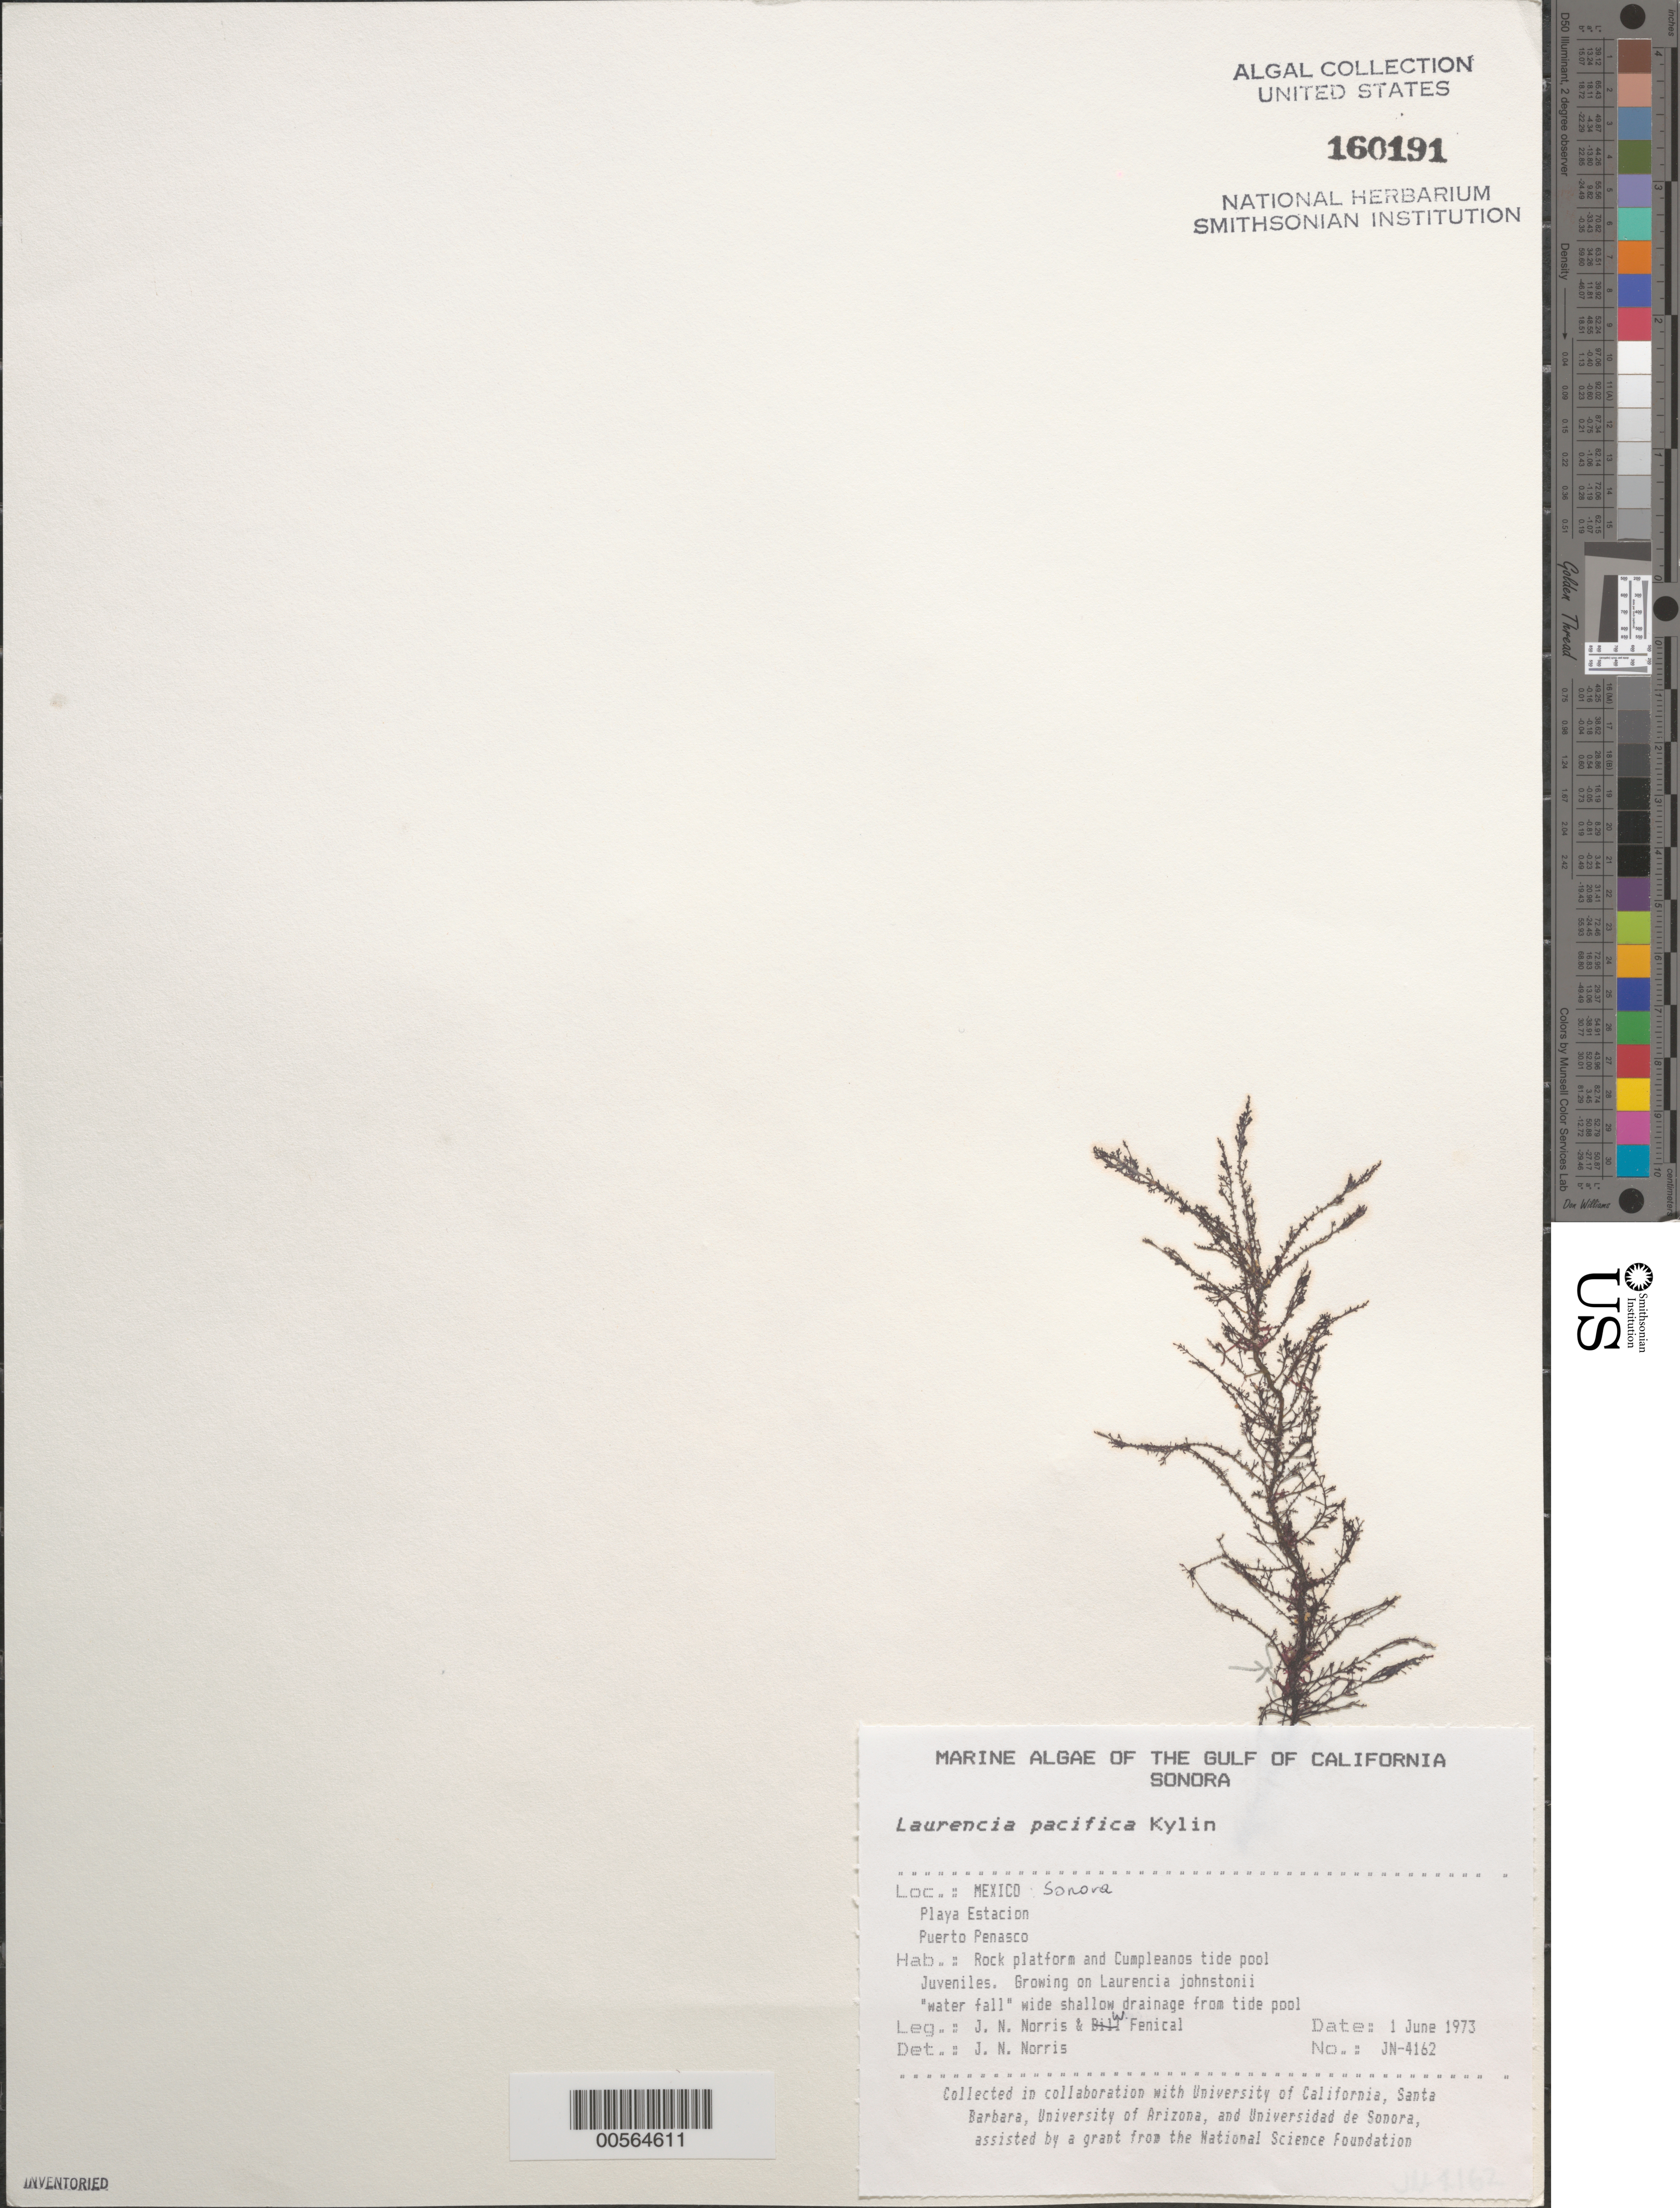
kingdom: Plantae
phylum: Rhodophyta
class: Florideophyceae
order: Ceramiales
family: Rhodomelaceae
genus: Laurencia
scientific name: Laurencia pacifica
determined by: Norris, James N.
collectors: J. N. Norris & W. Fenical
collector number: JN-4162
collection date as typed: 01 Jun 1973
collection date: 1973-06-01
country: Mexico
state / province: Sonora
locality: Playa Estacion, Puerto Penasco, Cumpleanos Tide Pool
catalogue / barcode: US 160191